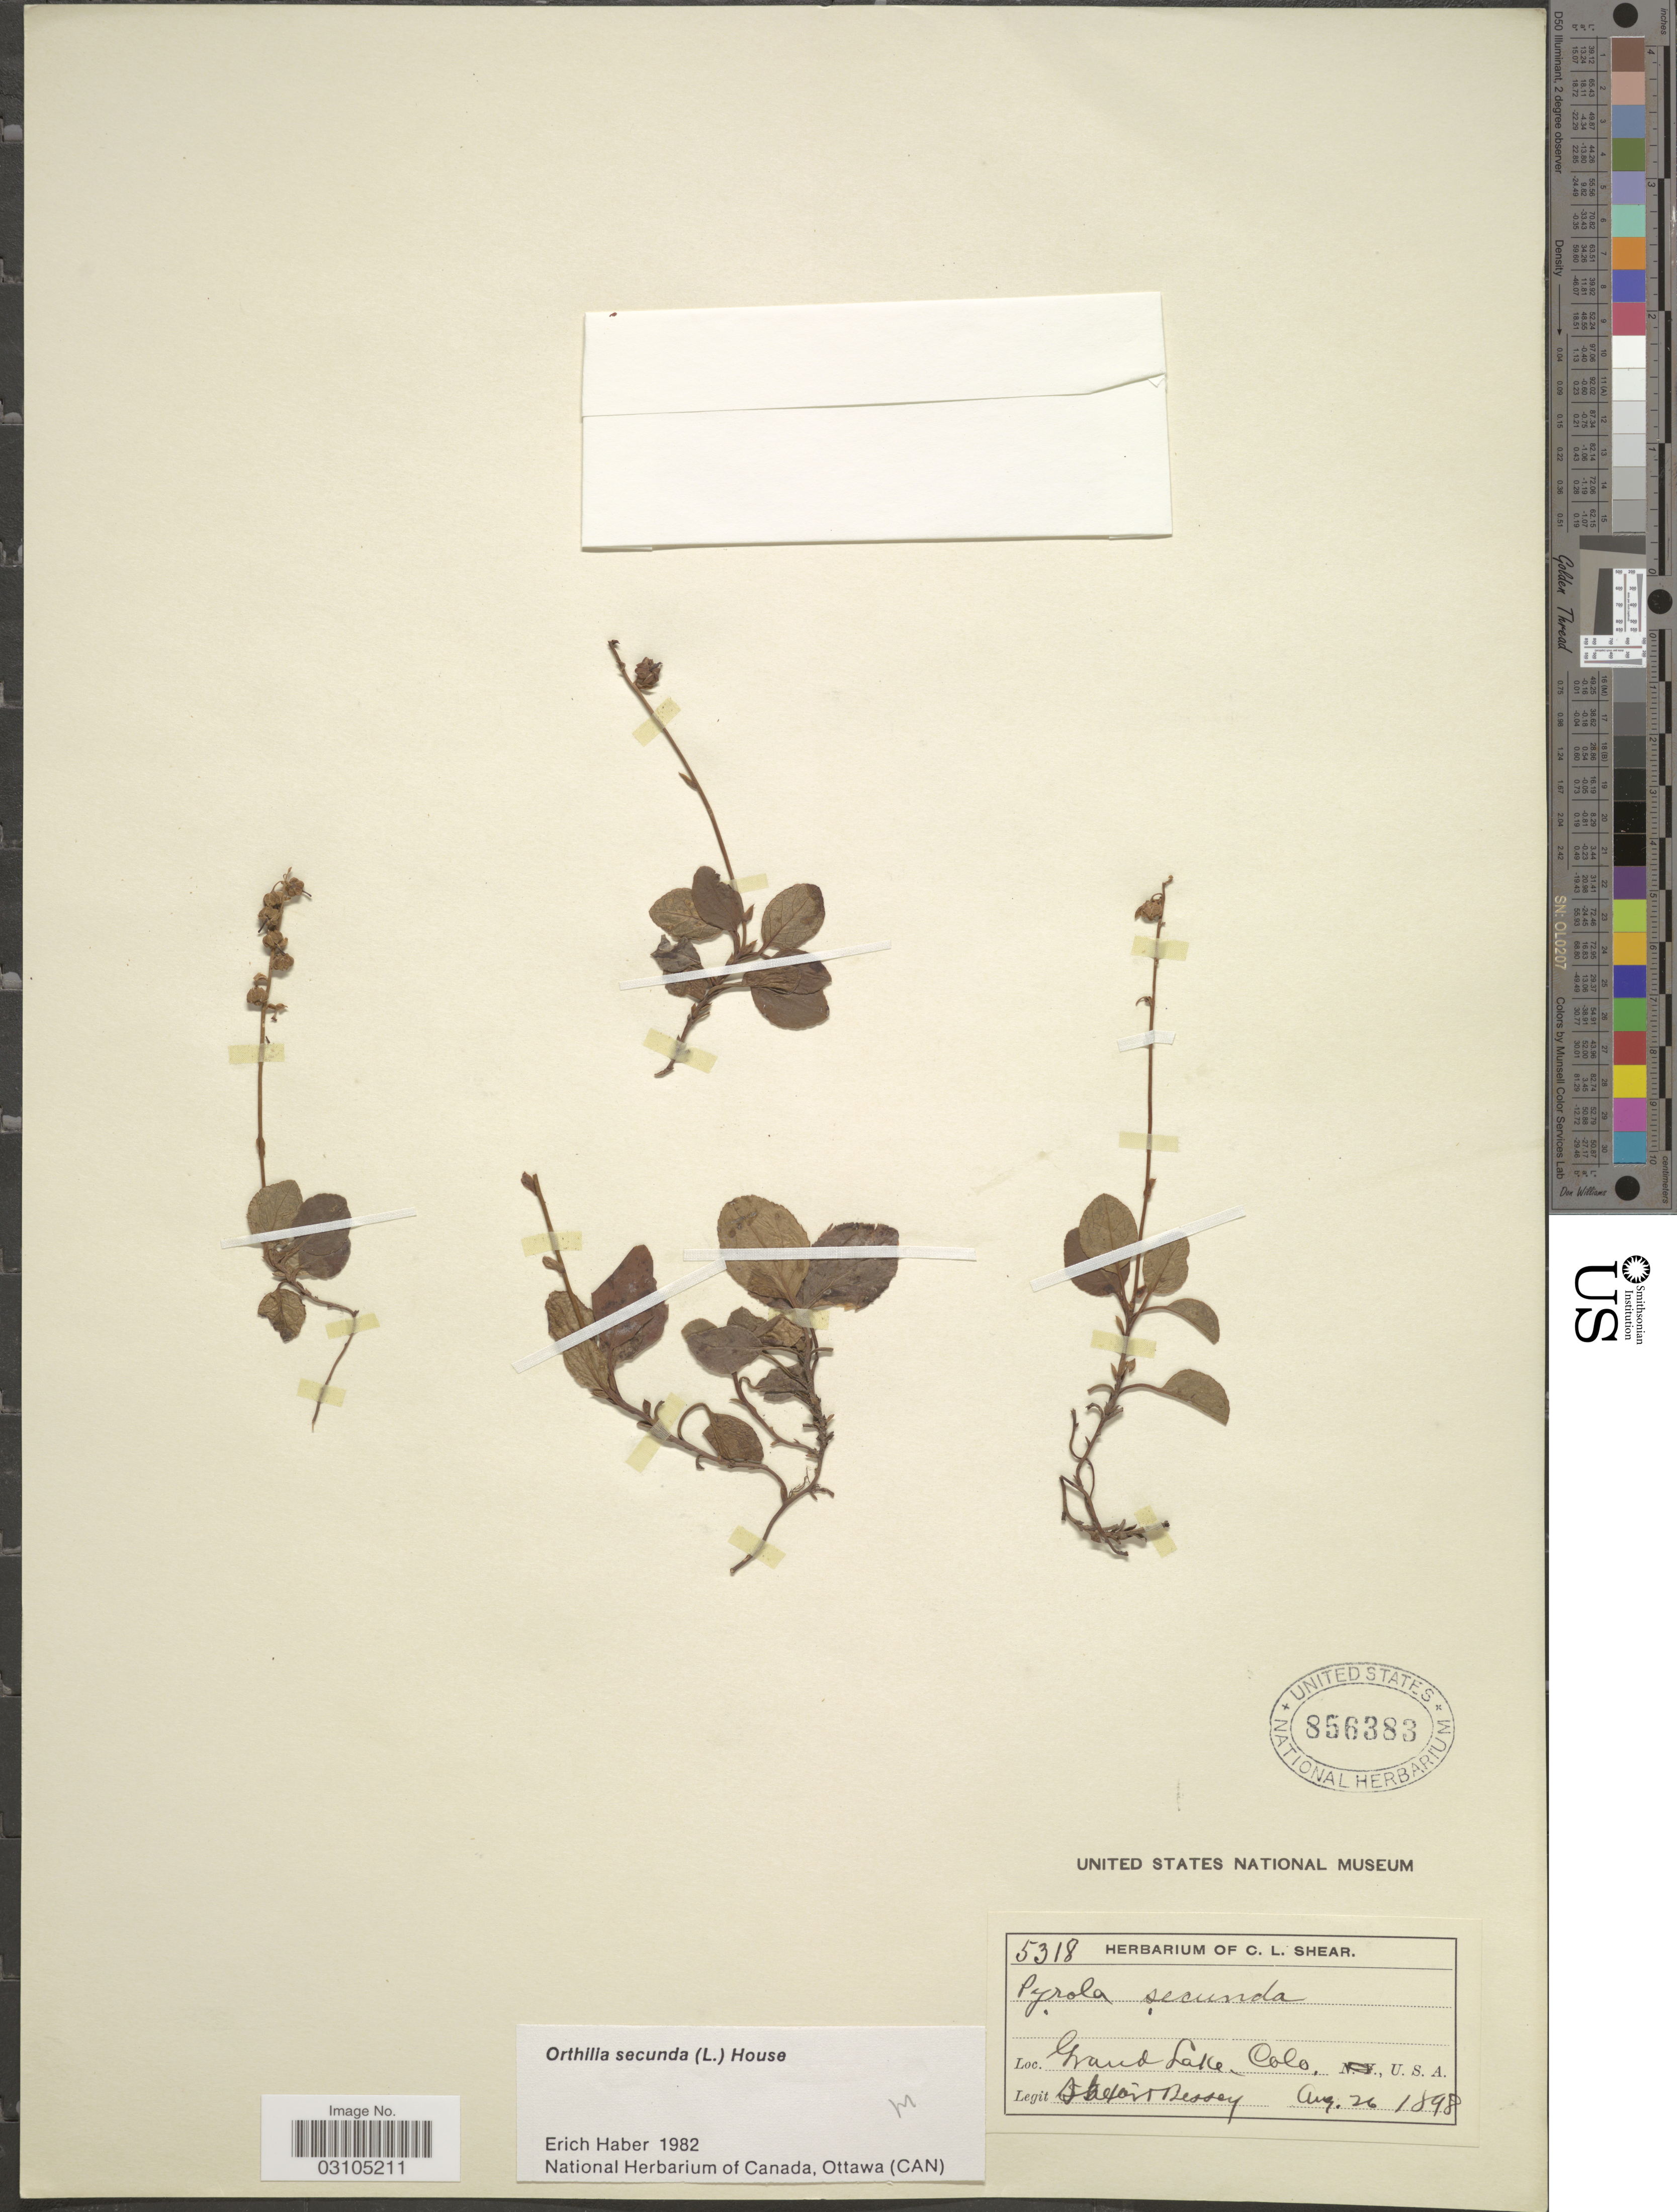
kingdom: Plantae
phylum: Tracheophyta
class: Magnoliopsida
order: Ericales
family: Ericaceae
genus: Orthilia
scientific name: Orthilia secunda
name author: (L.) House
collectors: S. Bessey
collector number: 5318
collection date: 1898-08-26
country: United States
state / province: Colorado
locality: Grand Lake. Colo.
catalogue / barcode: US 856383